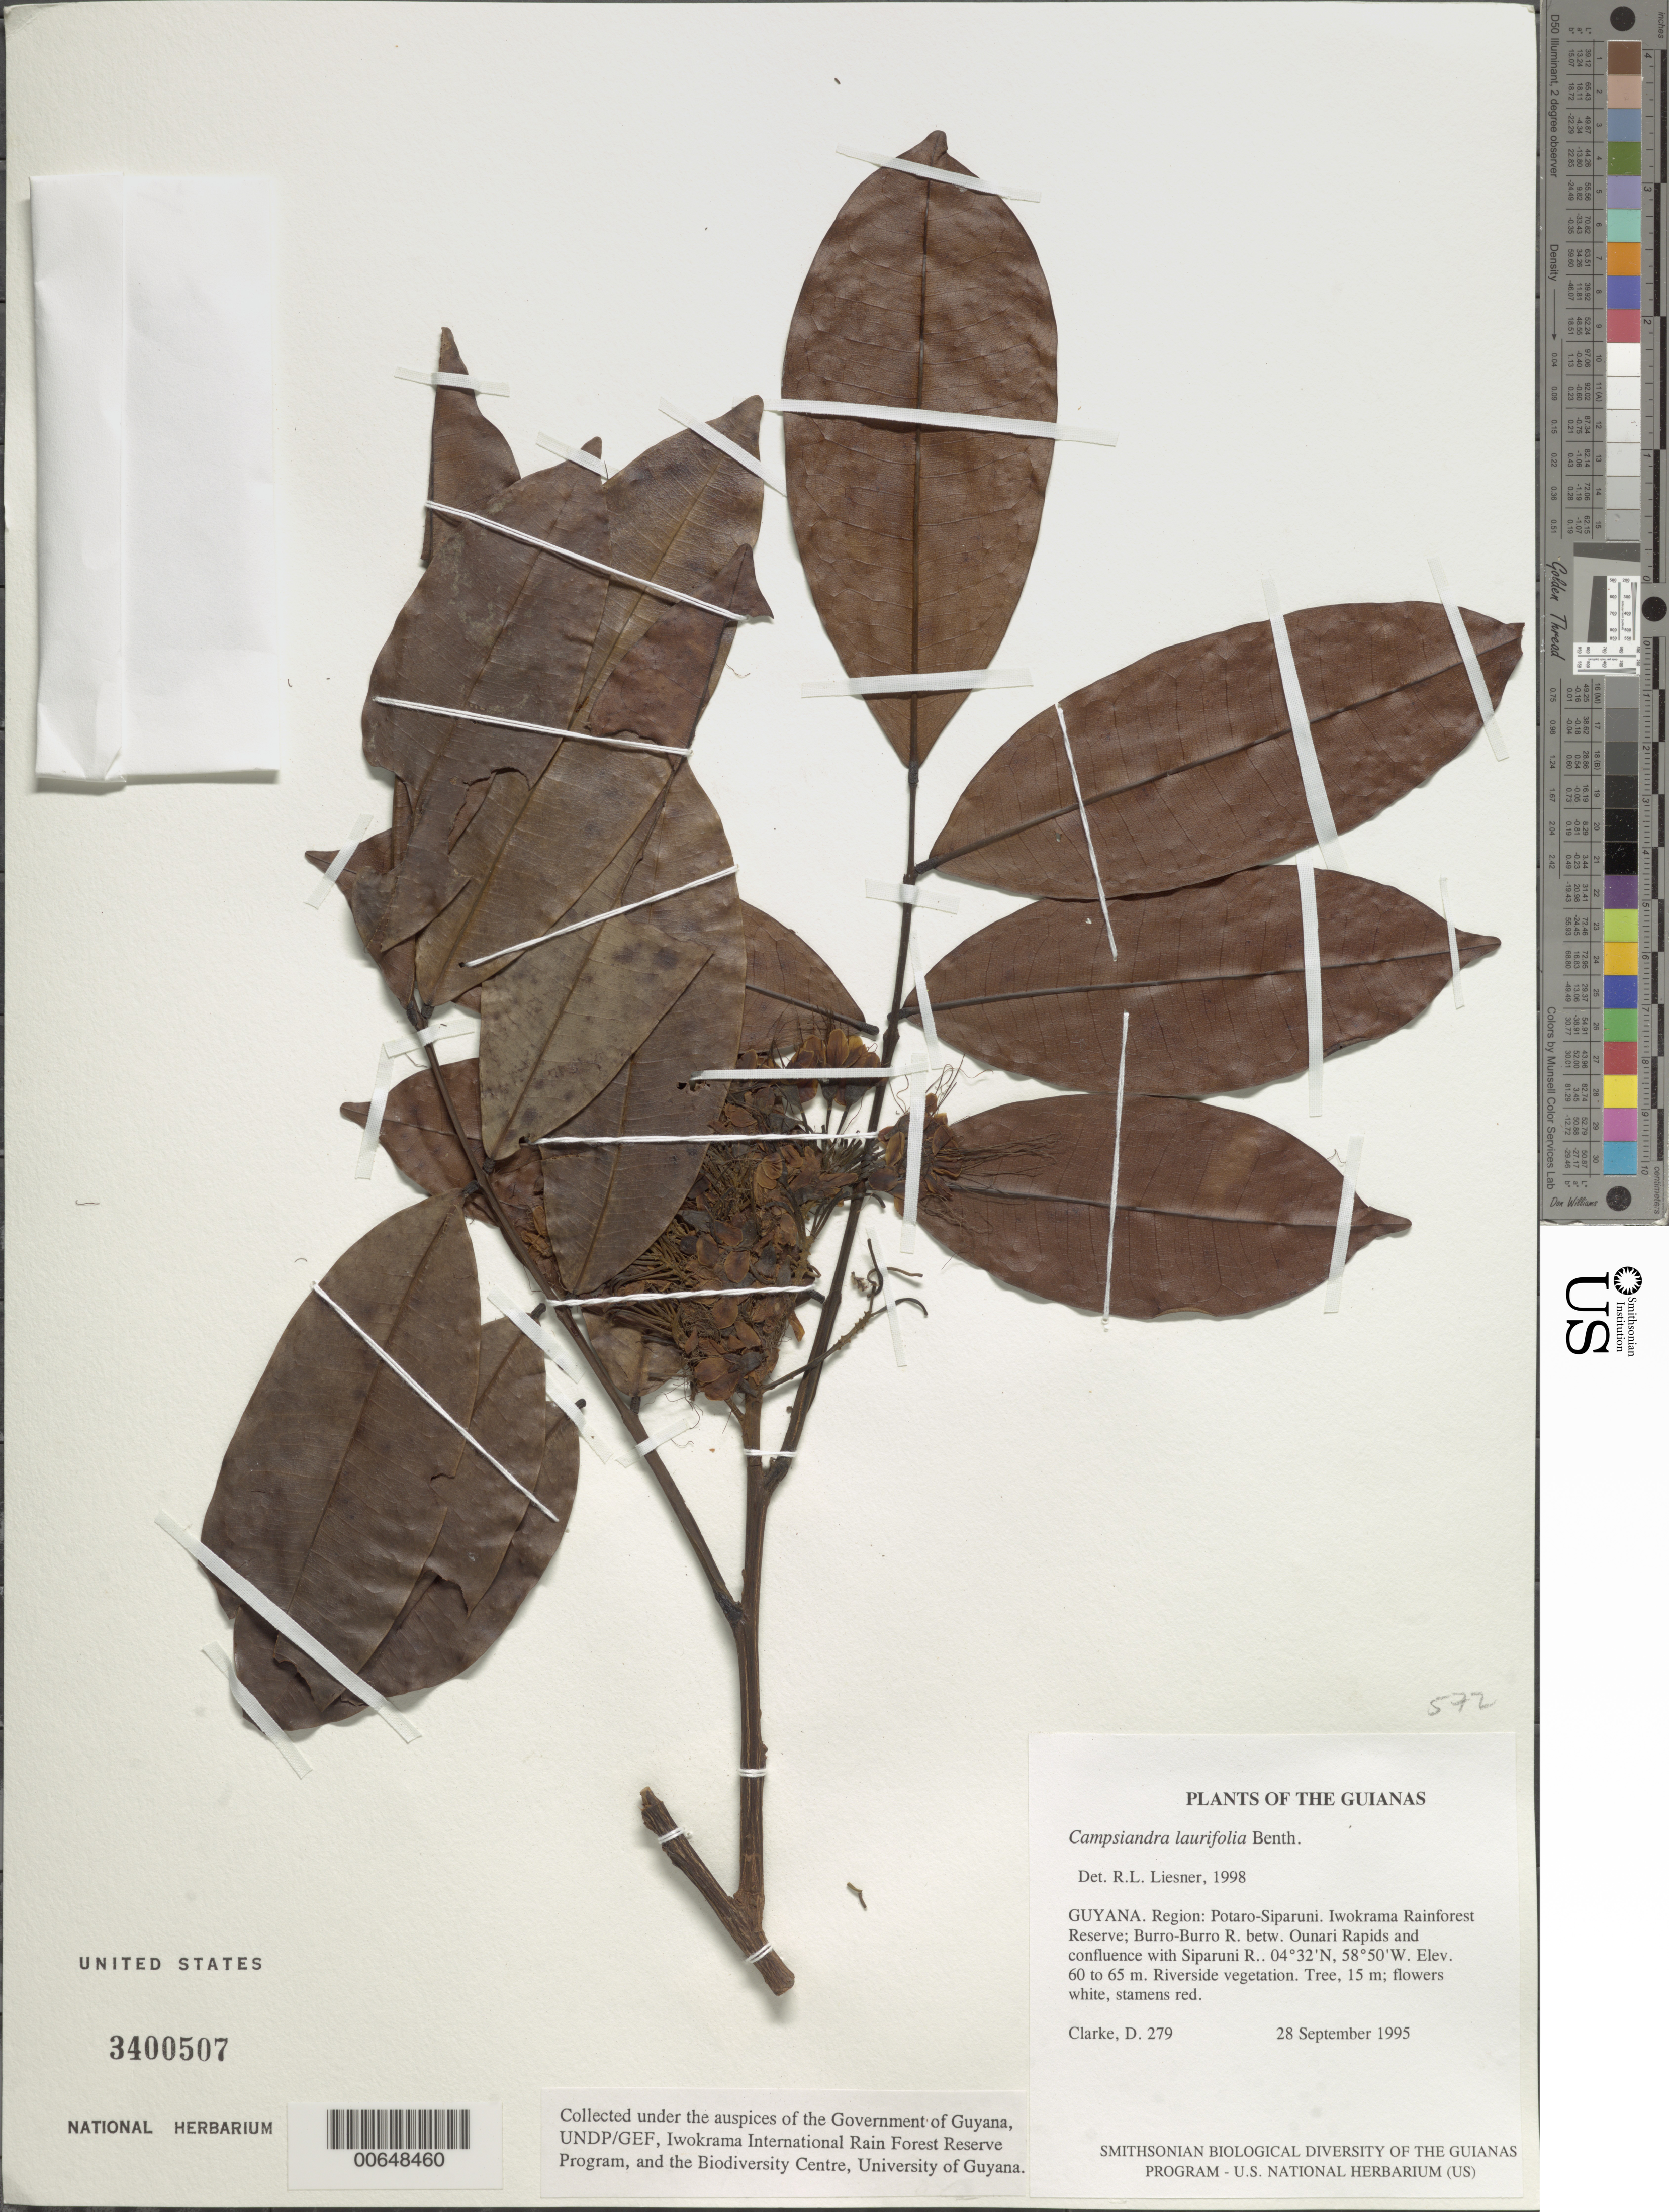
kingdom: Plantae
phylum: Tracheophyta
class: Magnoliopsida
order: Fabales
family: Fabaceae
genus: Campsiandra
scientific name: Campsiandra comosa var. laurifolia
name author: (Benth.) R.S. Cowan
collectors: H. D. Clarke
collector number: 279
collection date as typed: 28 September 1995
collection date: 1995-09-28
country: Guyana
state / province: Potaro-Siparuni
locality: Iwokrama Rainforest Reserve; Burro-Burro R. betw. Dunari Rapids and confluence with Siparuni R.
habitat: Riverside vegetation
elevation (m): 60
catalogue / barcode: US 3400507